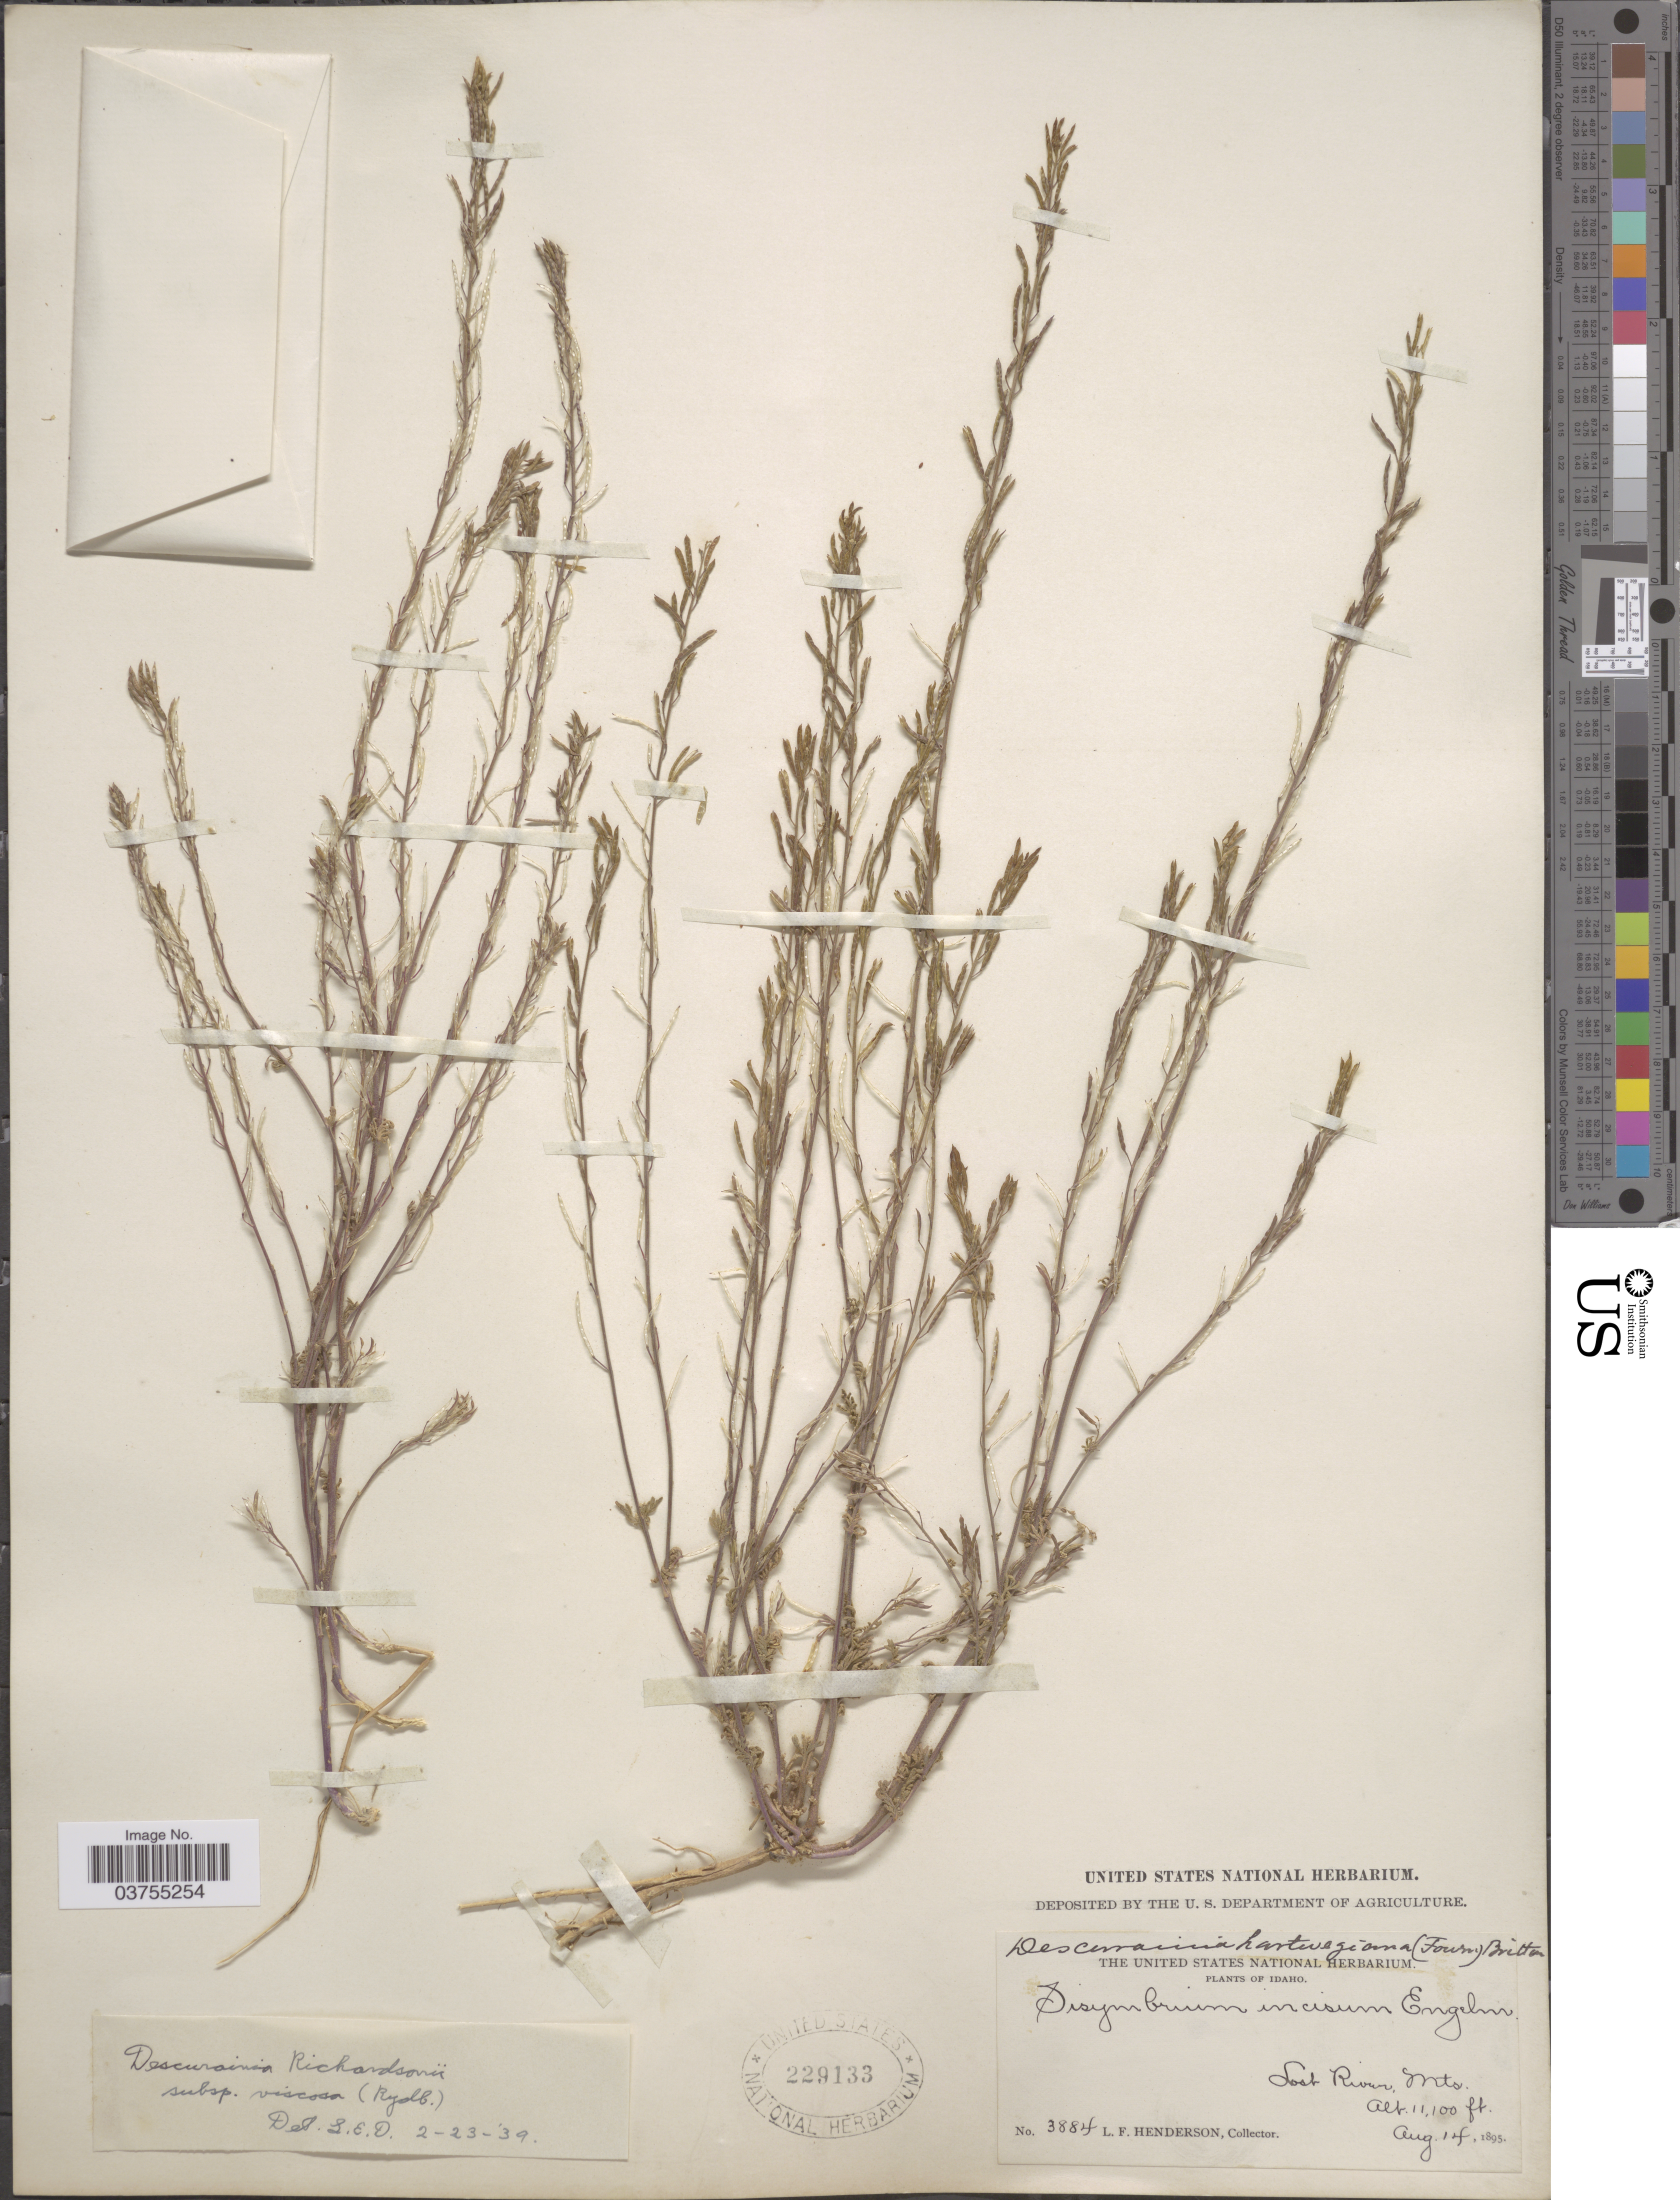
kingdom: Plantae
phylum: Tracheophyta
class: Magnoliopsida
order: Brassicales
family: Brassicaceae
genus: Descurainia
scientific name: Descurainia richardsonii subsp. viscosa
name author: (Rydb.) Detling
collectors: L. Henderson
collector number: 3884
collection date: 1895-08-14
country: United States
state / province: Idaho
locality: Lost River Mts.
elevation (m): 3383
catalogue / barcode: US 229133